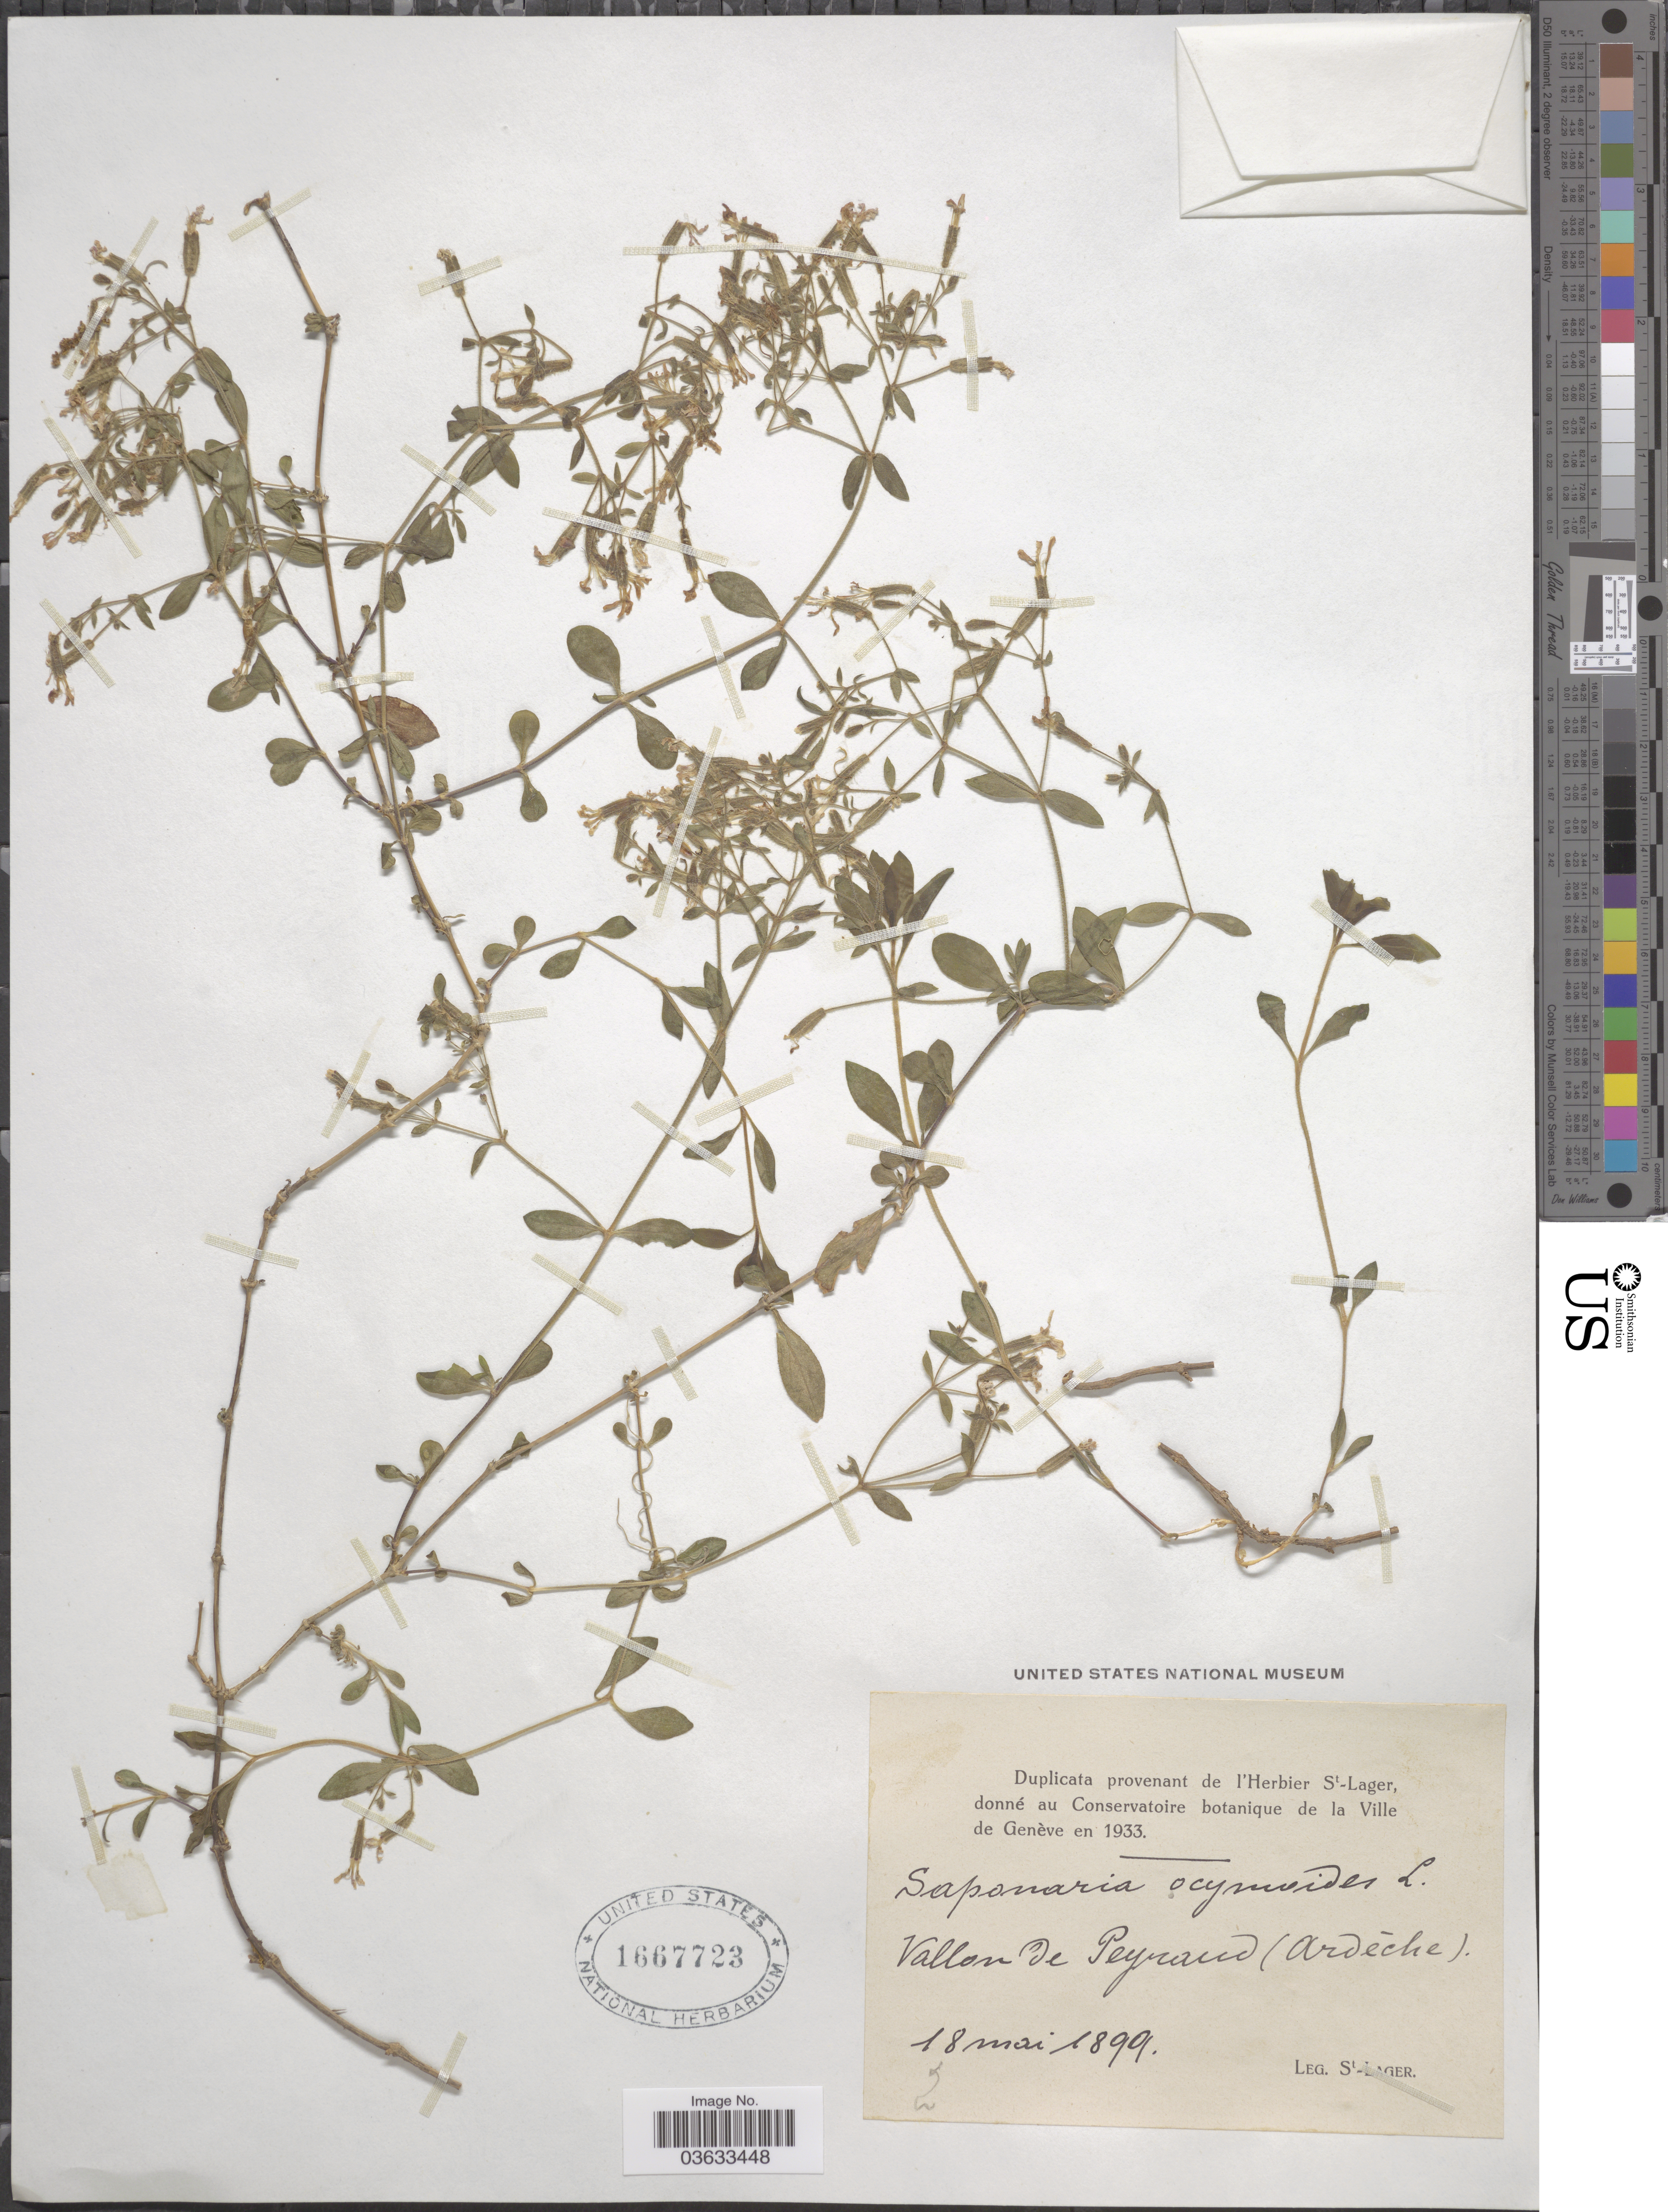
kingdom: Plantae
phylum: Tracheophyta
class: Magnoliopsida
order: Caryophyllales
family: Caryophyllaceae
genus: Saponaria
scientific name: Saponaria ocymoides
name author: L.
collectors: -. St. Lager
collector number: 2?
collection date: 1899-05-18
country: France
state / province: Auvergne-Rhône-Alpes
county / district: Ardèche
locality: Vallon de Peyraud (Ardéche).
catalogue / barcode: US 1667723